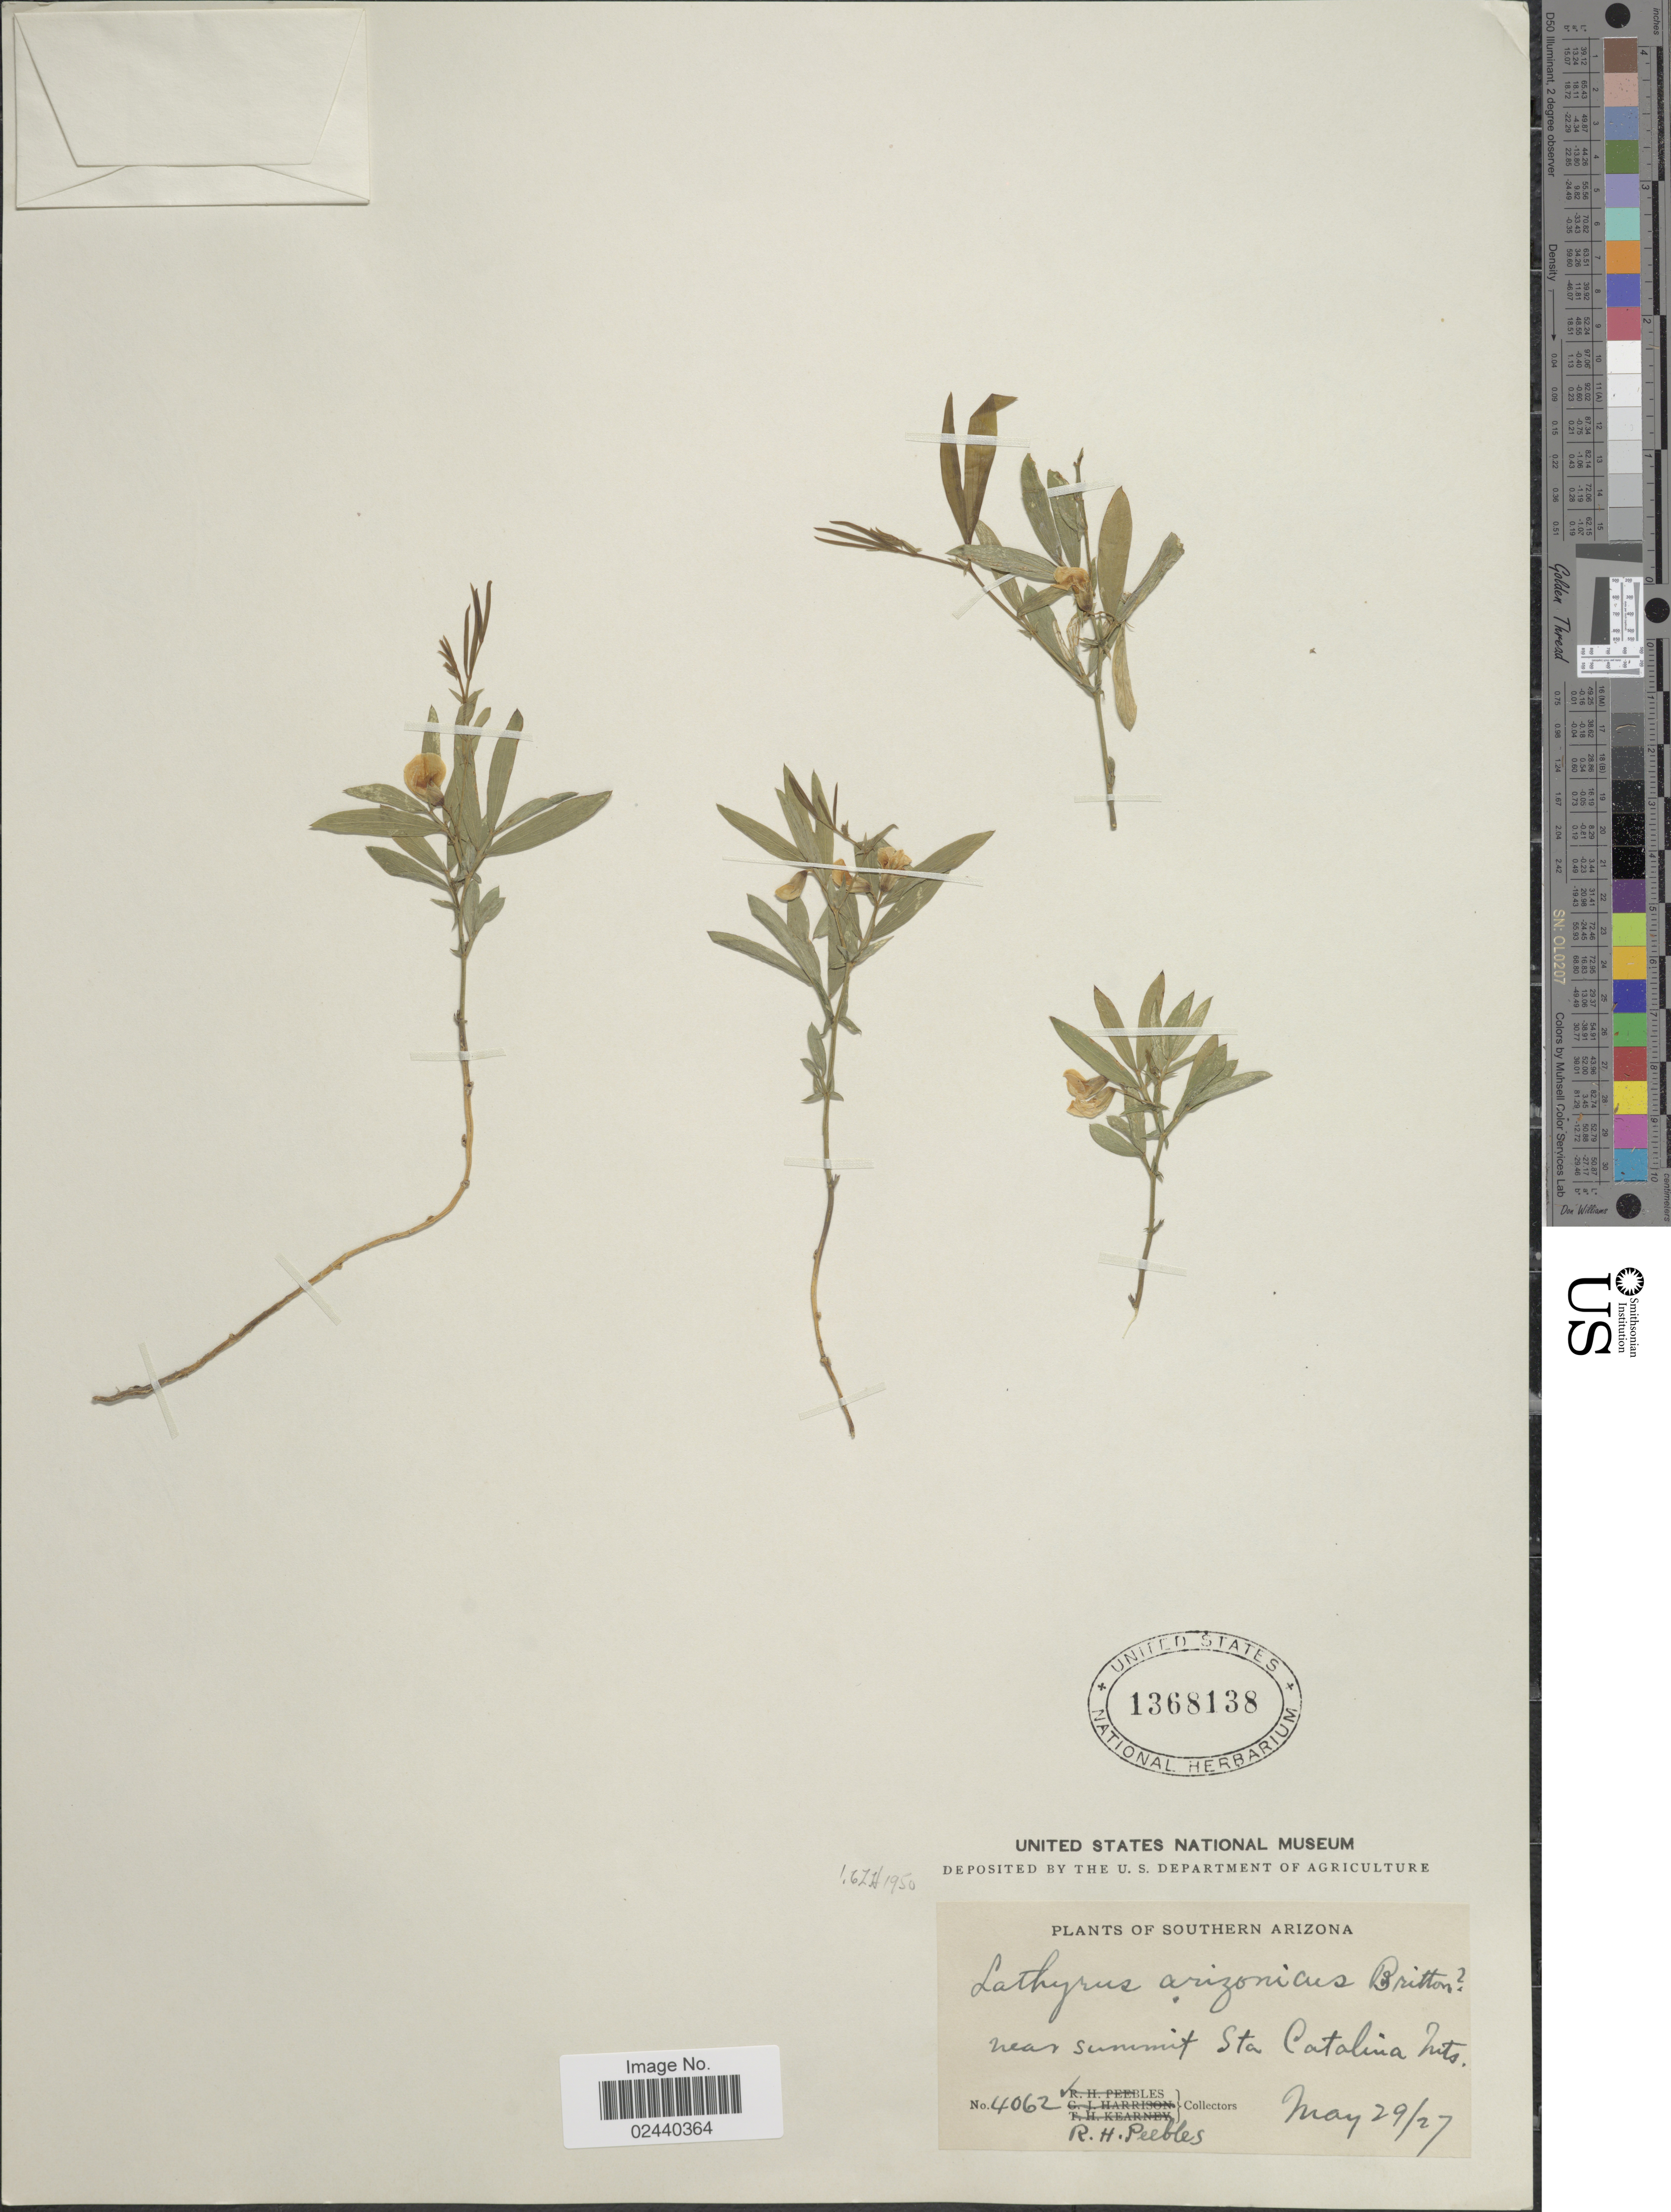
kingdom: Plantae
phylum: Tracheophyta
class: Magnoliopsida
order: Fabales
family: Fabaceae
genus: Lathyrus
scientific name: Lathyrus arizonicus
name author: Britton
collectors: R. H. Peebles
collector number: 4062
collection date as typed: Transcribed d/m/y: 29/5/27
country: United States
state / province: Arizona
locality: Southern Arizona. Near summit Sta Catalina Mts.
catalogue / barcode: US 1368138